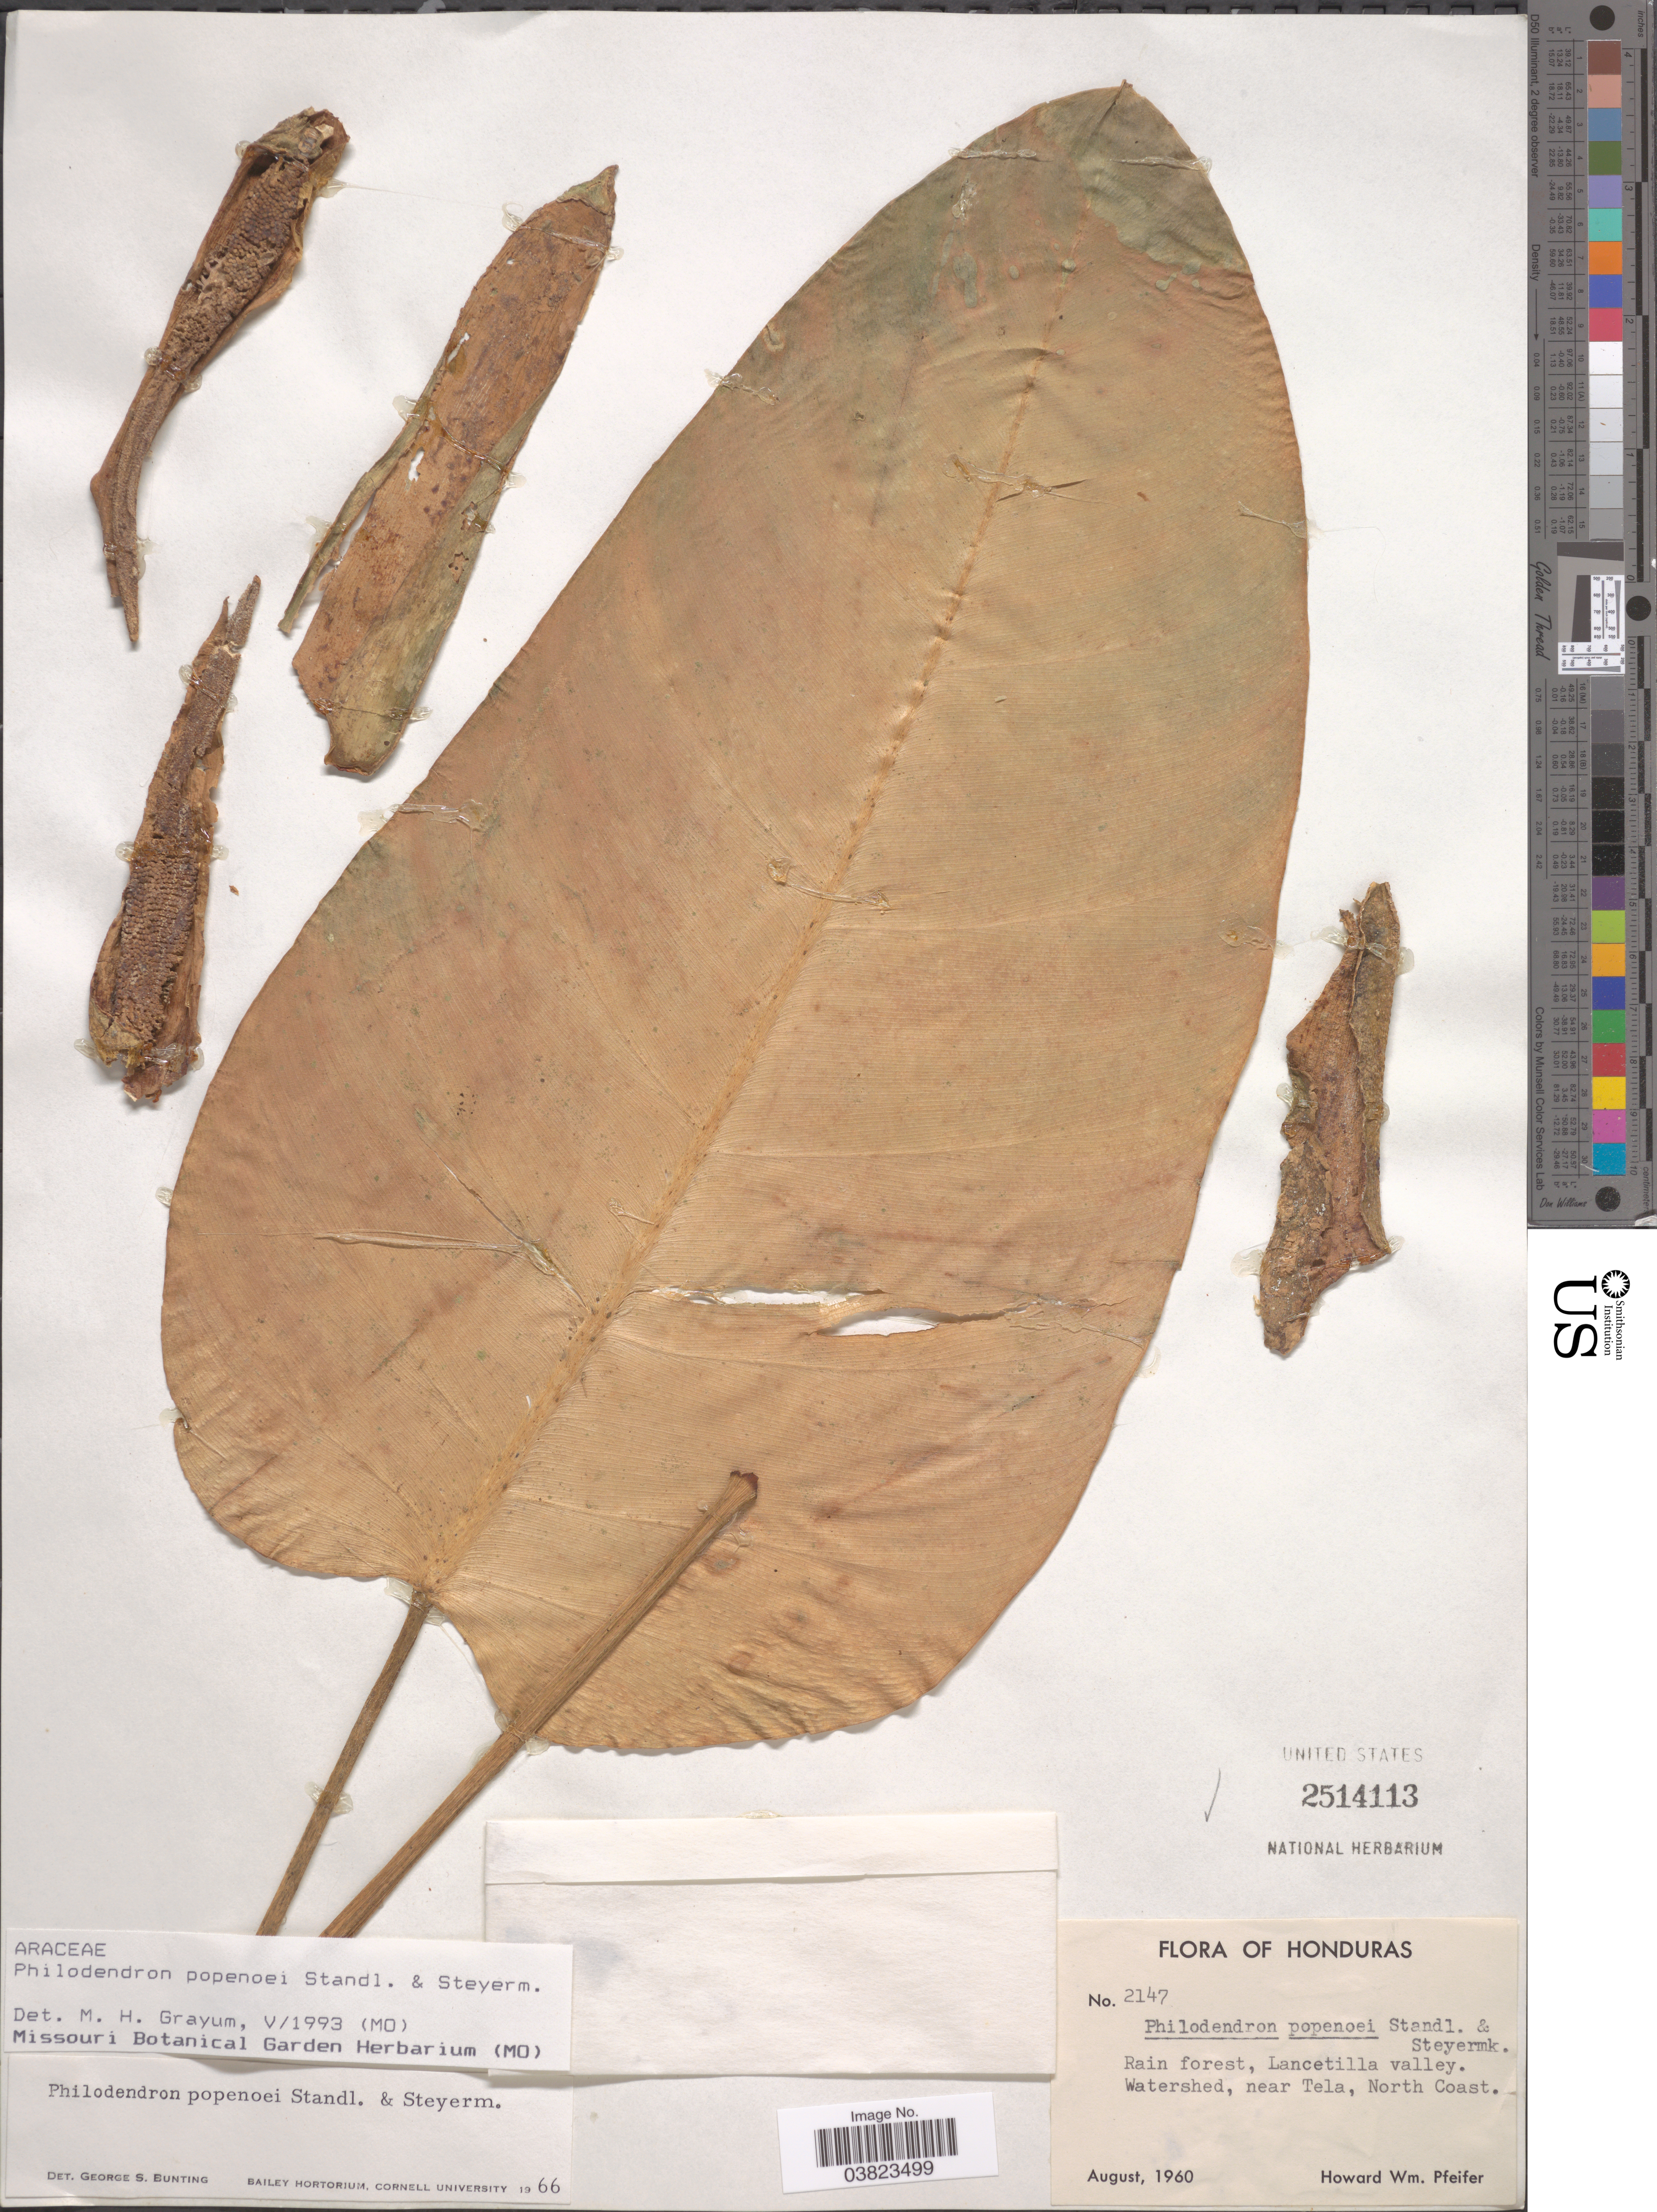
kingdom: Plantae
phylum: Tracheophyta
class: Liliopsida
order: Alismatales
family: Araceae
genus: Philodendron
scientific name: Philodendron popenoei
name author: Standl. & Steyerm. in Yunck.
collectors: H. W. Pfeifer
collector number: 2147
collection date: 1960-08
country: Honduras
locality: Rain forest, Lancetilla valley. Watershed, near Tela, North Coast.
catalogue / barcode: US 2514113